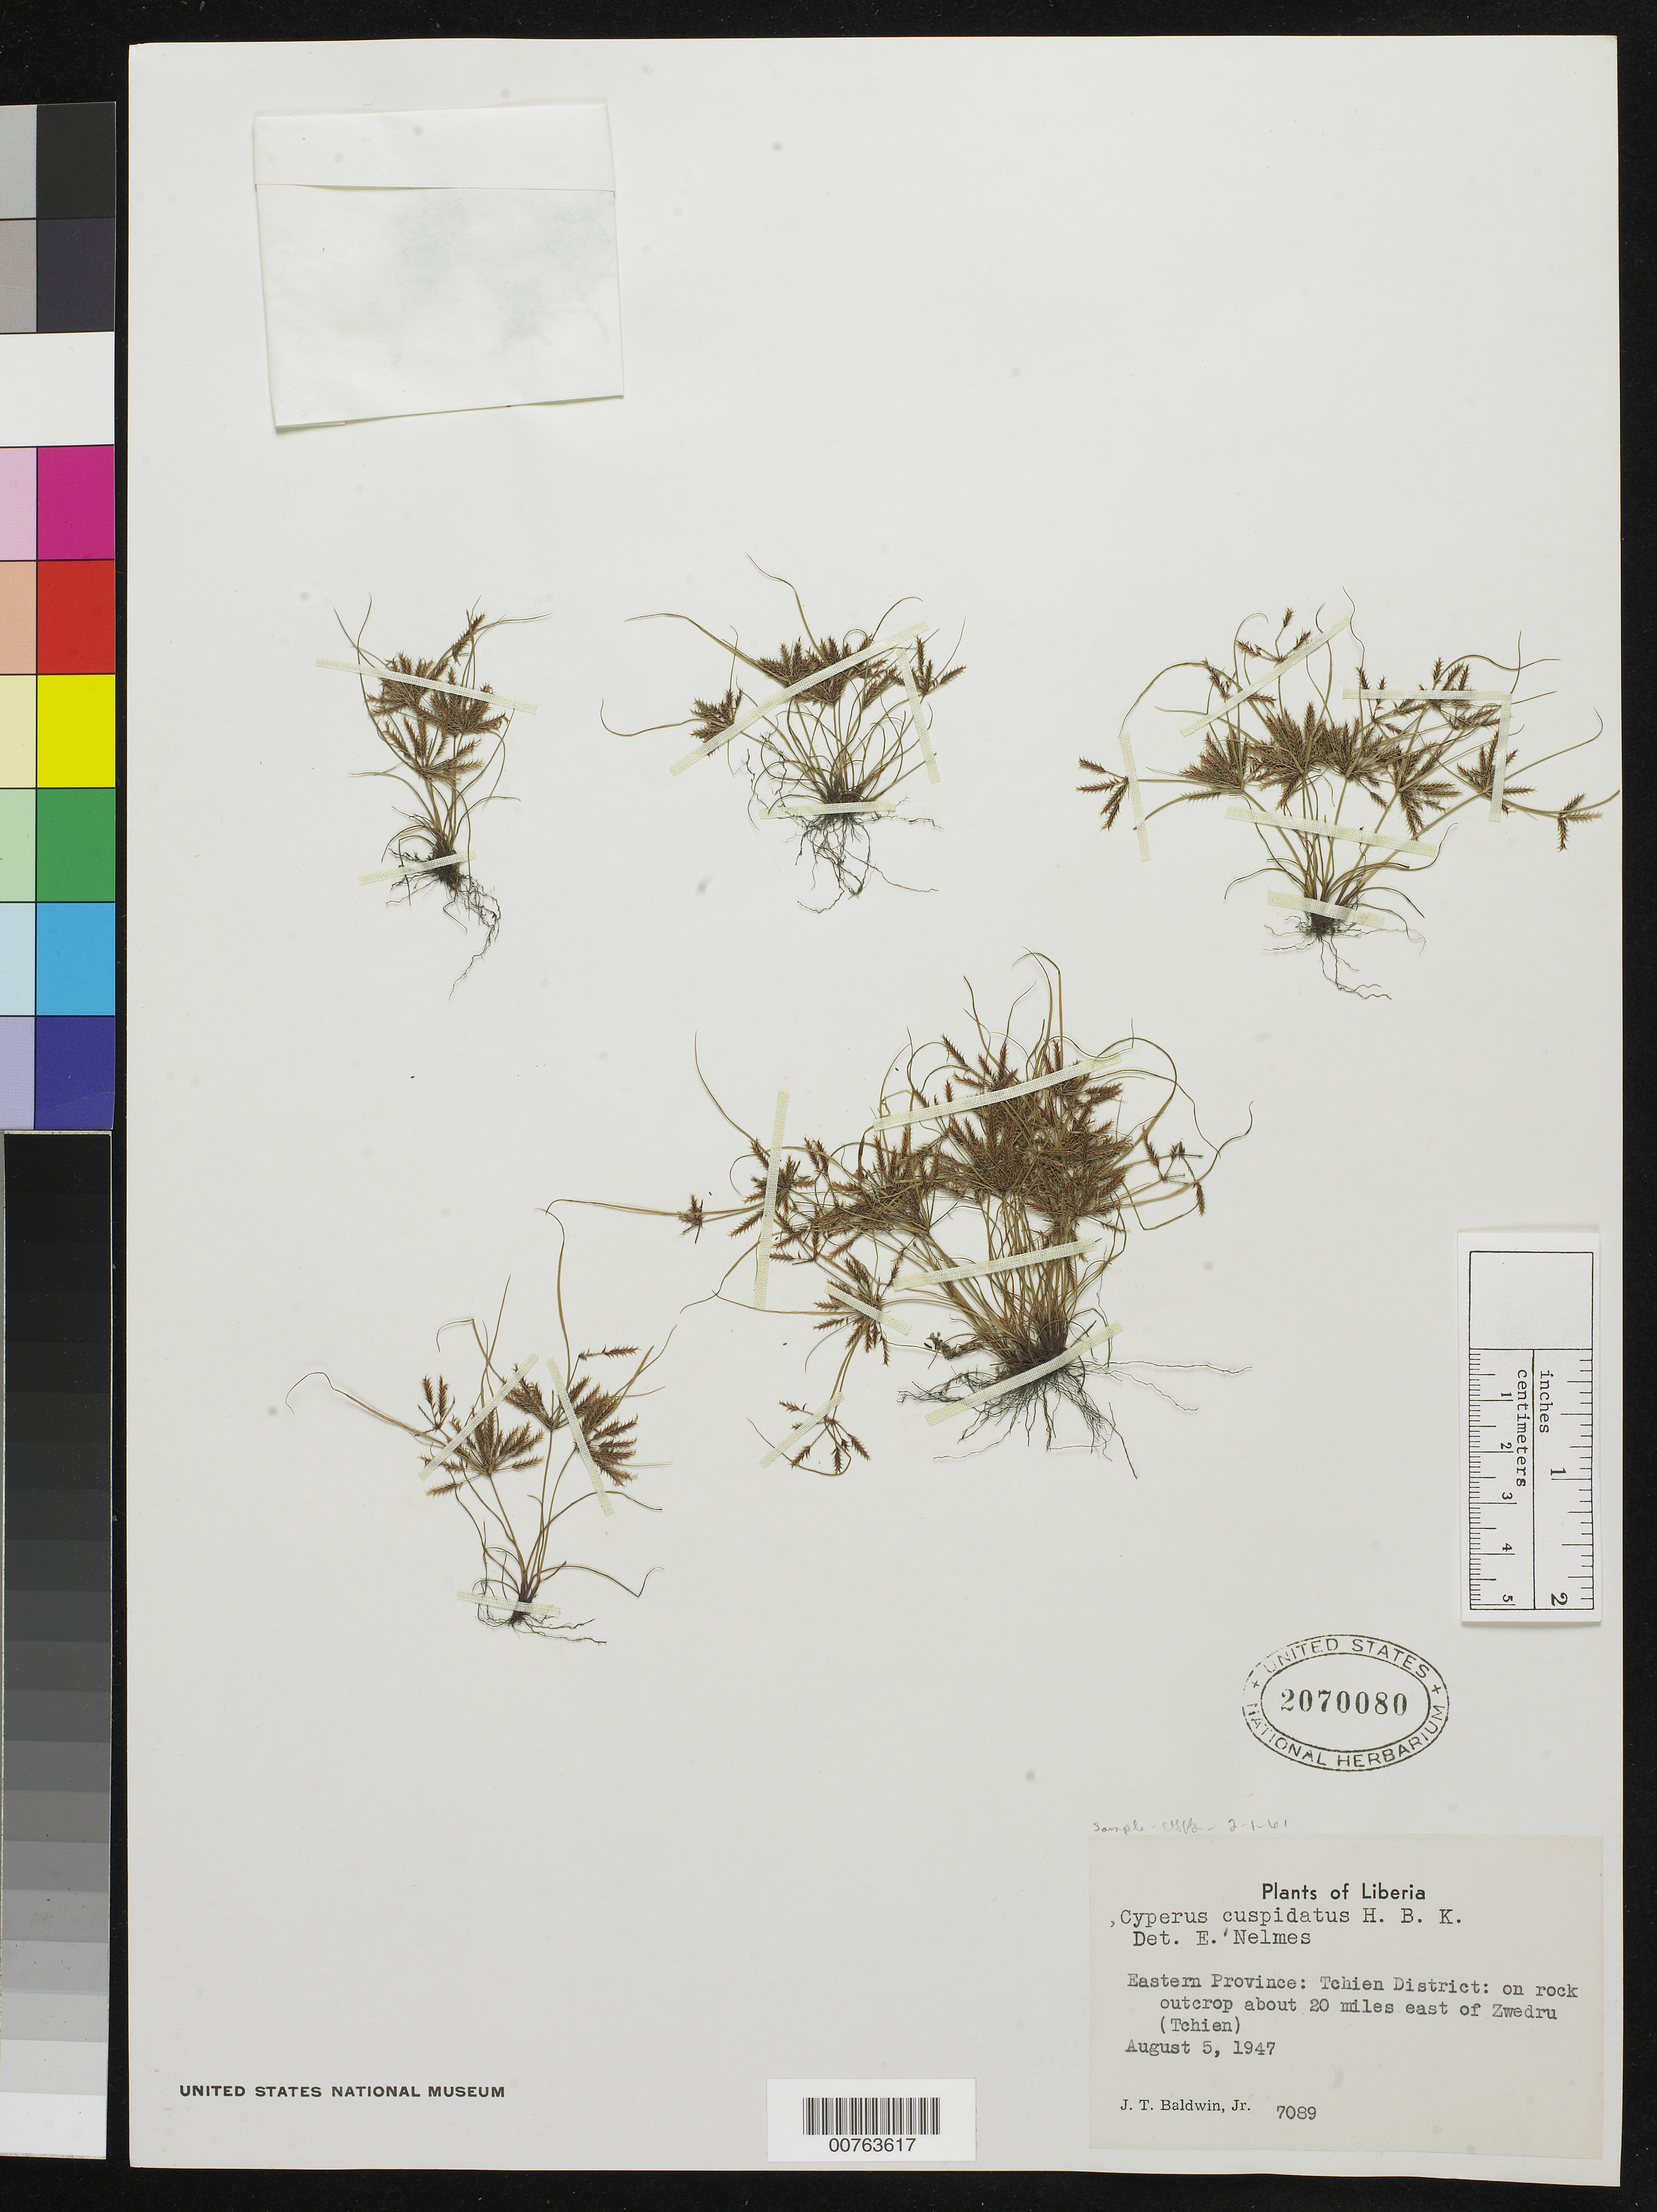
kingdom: Plantae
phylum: Tracheophyta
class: Liliopsida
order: Poales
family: Cyperaceae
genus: Cyperus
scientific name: Cyperus cuspidatus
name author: Kunth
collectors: J. T. Baldwin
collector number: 7089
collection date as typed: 05 Aug 1947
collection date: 1947-08-05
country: Liberia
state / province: Grand Gedeh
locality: Eastern Province: Tchien District, about 20 miles E of Zwedru (Tchien)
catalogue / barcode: US 2070080